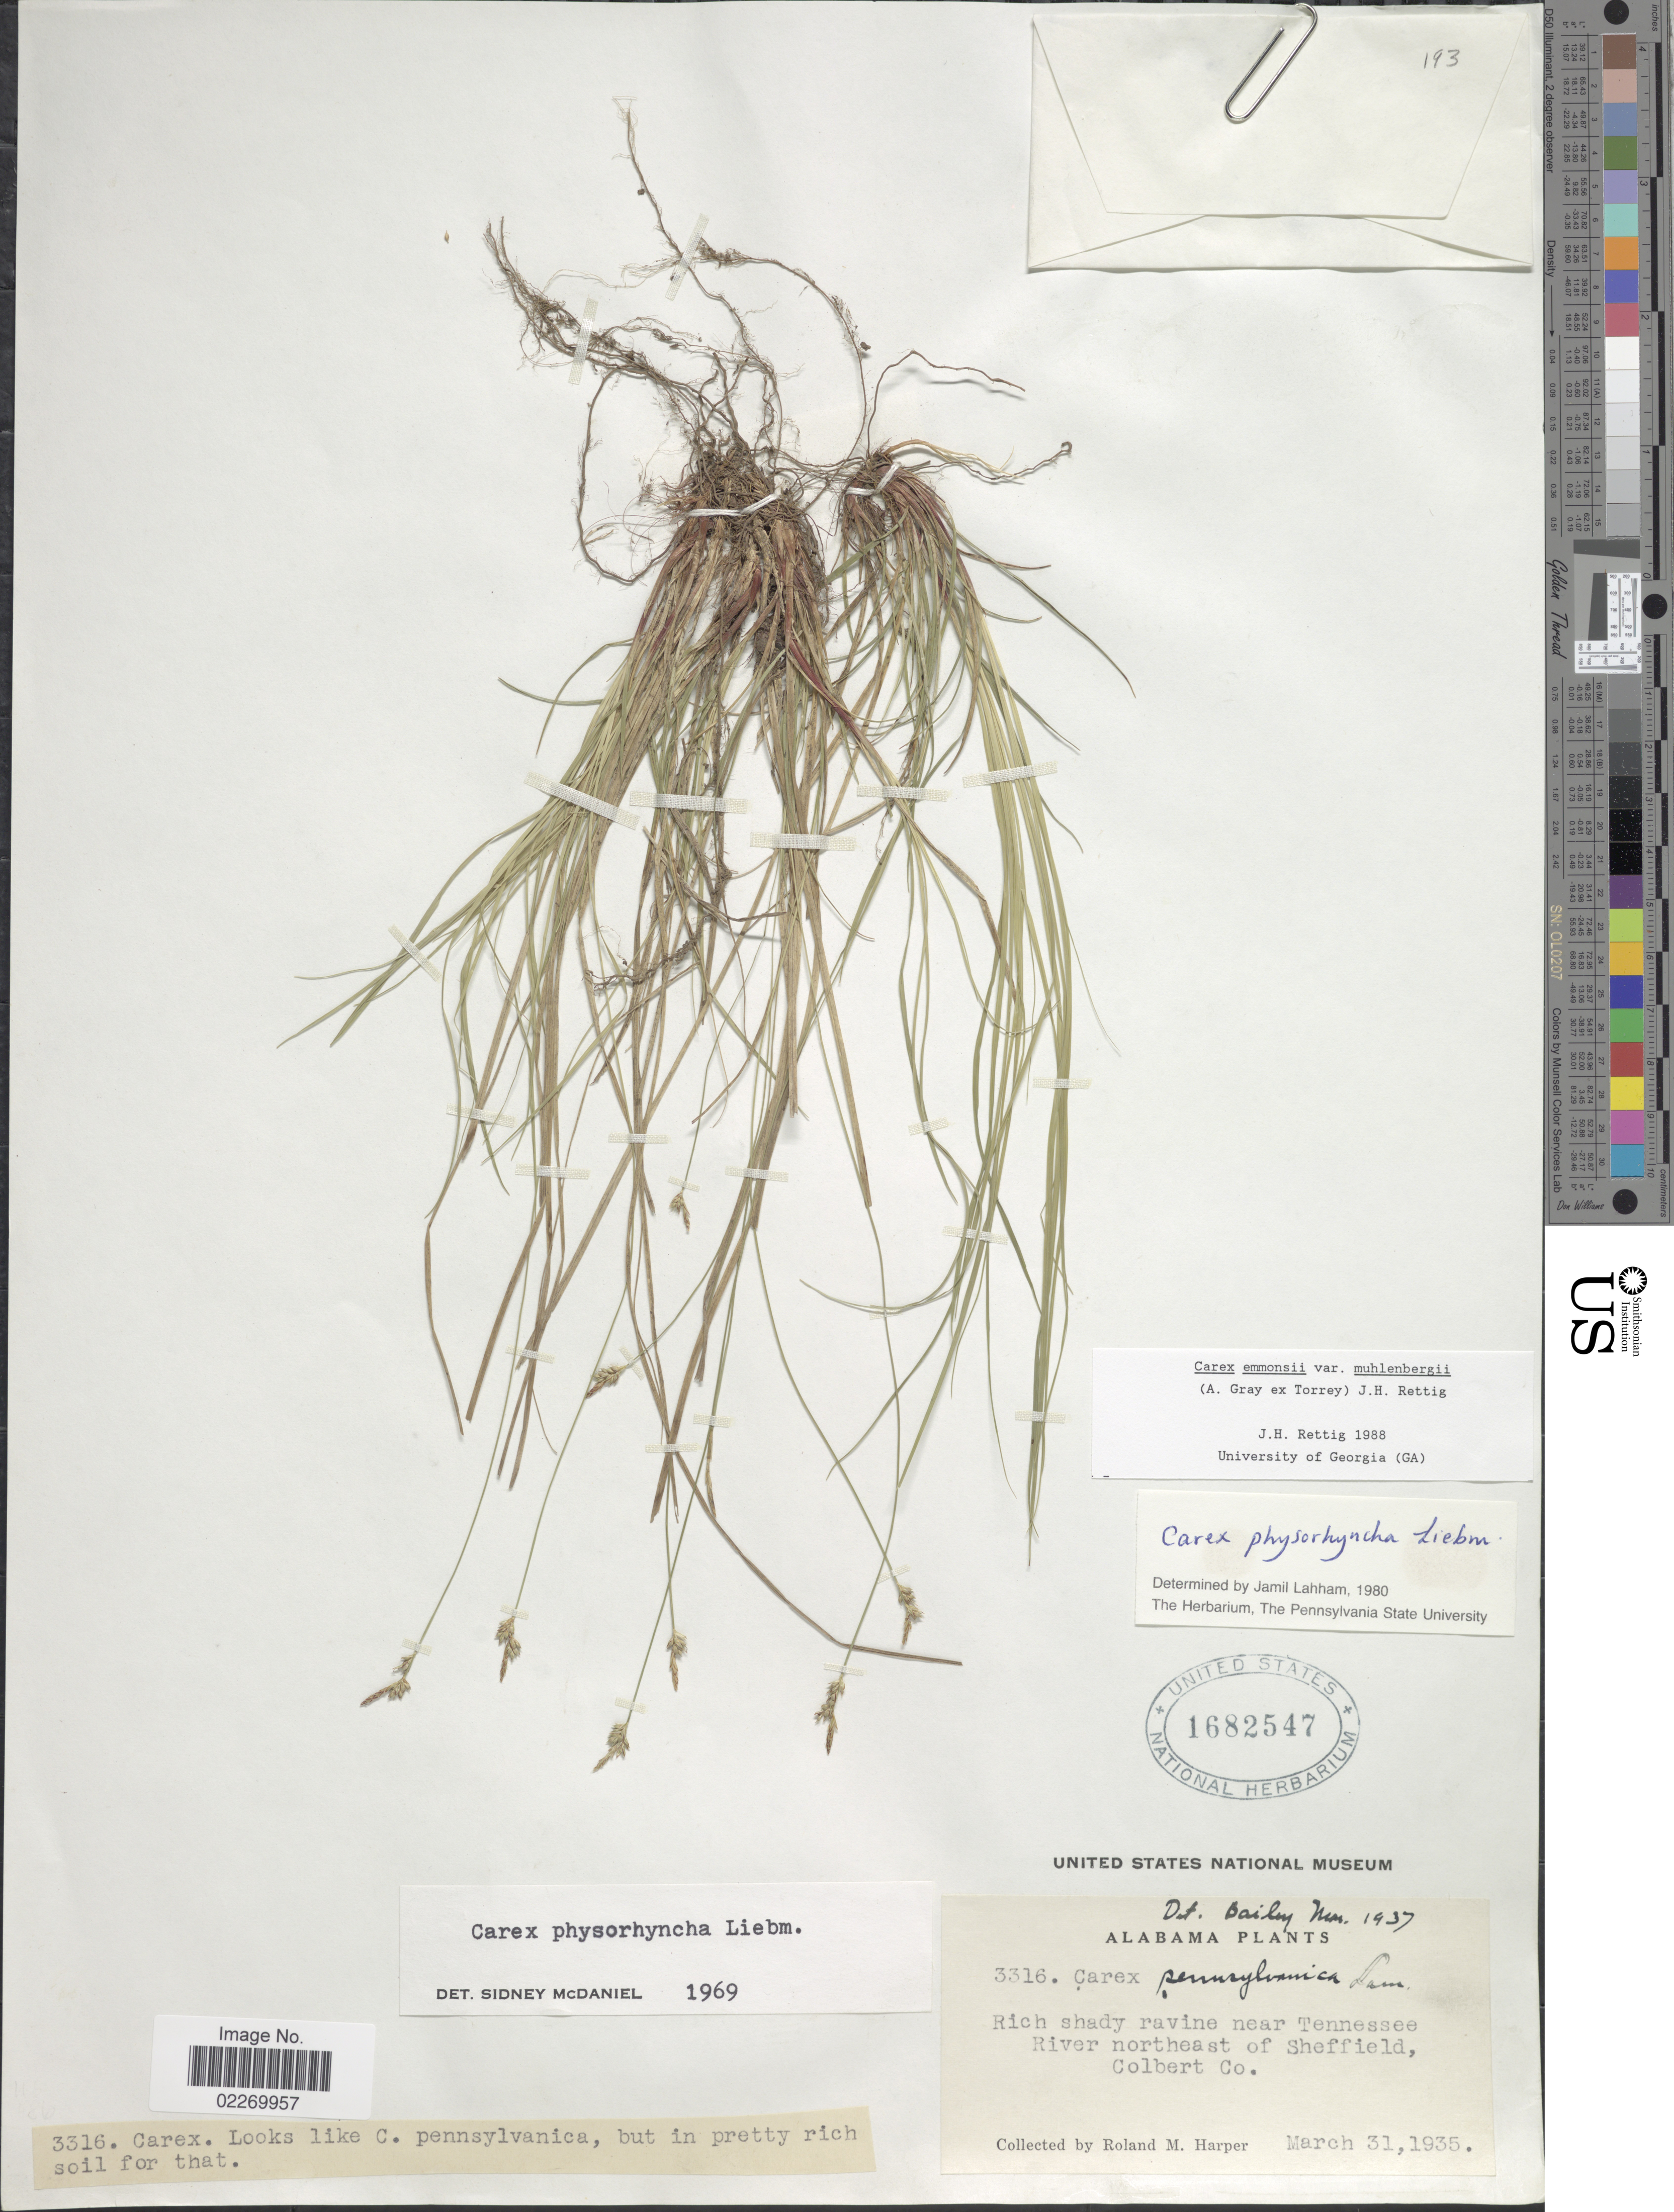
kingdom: Plantae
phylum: Tracheophyta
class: Liliopsida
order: Poales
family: Cyperaceae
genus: Carex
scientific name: Carex albicans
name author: Willd. ex Spreng.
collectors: R. M. Harper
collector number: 3316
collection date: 1935-03-31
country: United States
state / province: Alabama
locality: Rich shady ravine near Tennessee River northeast of Sheffield, colbert Co.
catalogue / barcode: US 1682547